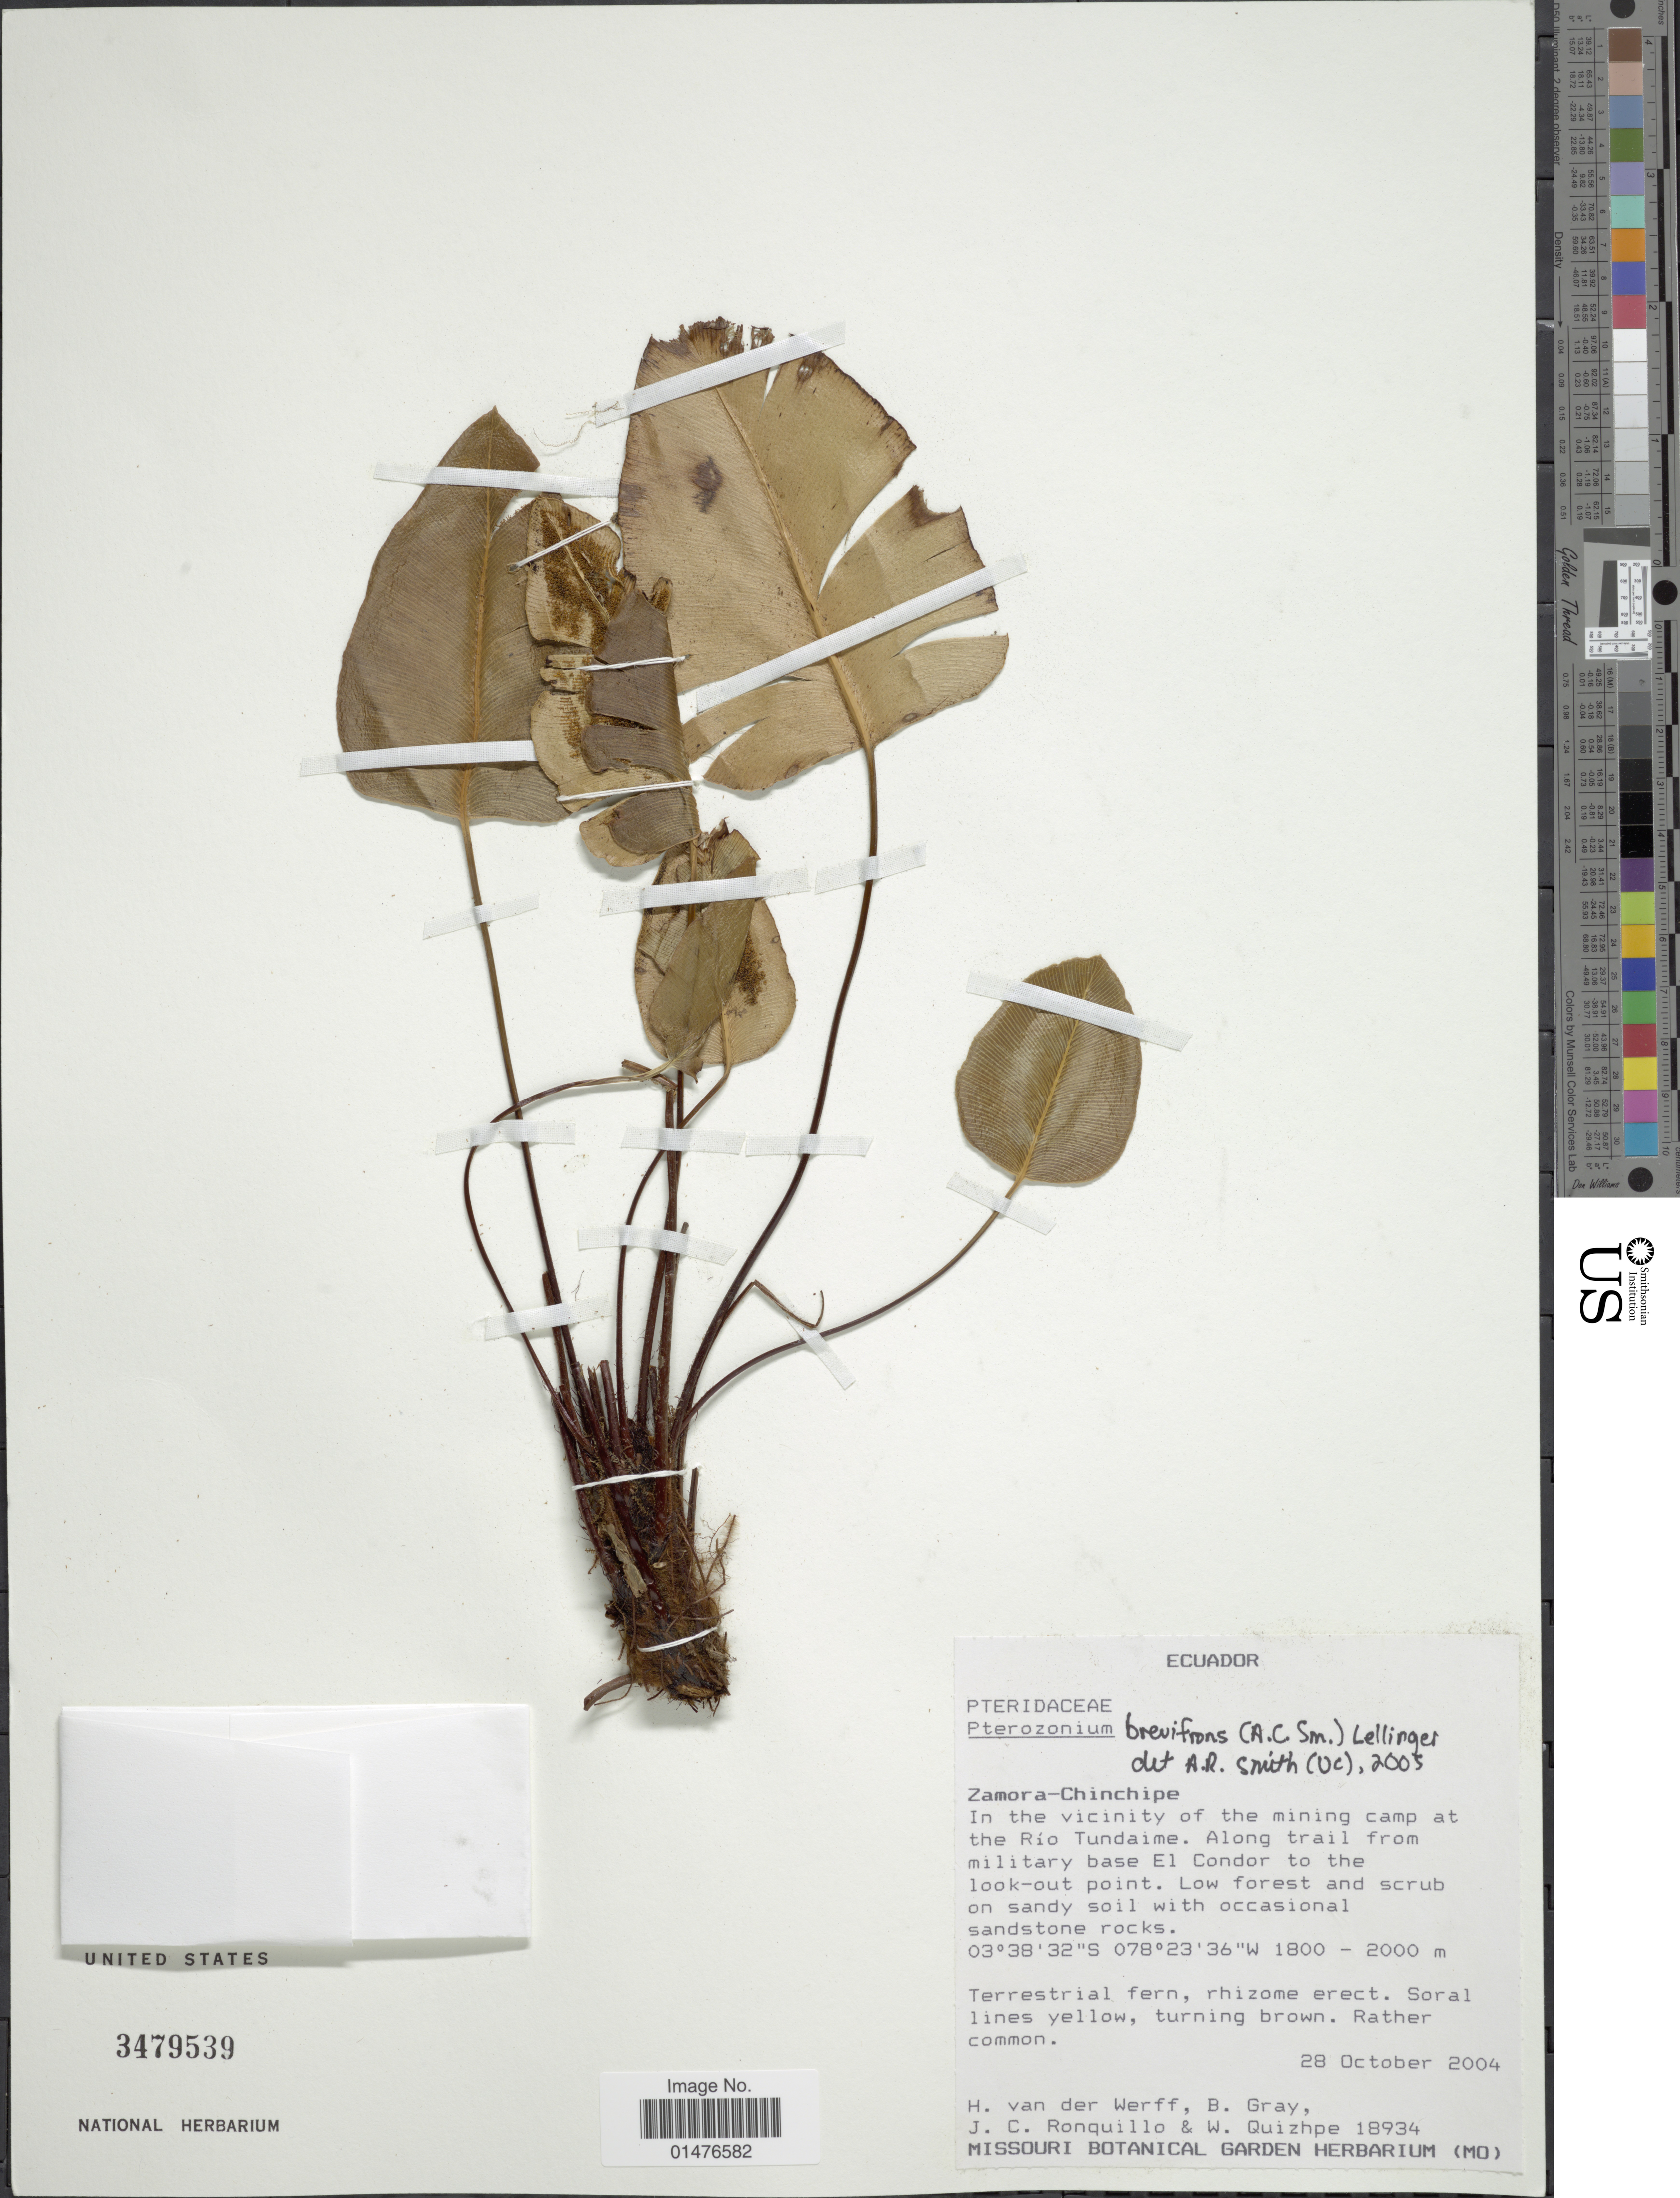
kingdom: Plantae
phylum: Tracheophyta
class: Polypodiopsida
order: Polypodiales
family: Pteridaceae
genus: Pterozonium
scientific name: Pterozonium brevifrons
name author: (A.C. Sm.) Lellinger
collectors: H. van der Werff, B. Gray, J. Ronquillo & W. Quizhpe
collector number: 18934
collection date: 2004-10-28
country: Ecuador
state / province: Zamora-Chinchipe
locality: In the vicinity of the mining camp at the Río Tundaime. Along trail from military base El Condor to the look-out point.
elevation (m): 1800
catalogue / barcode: US 3479539